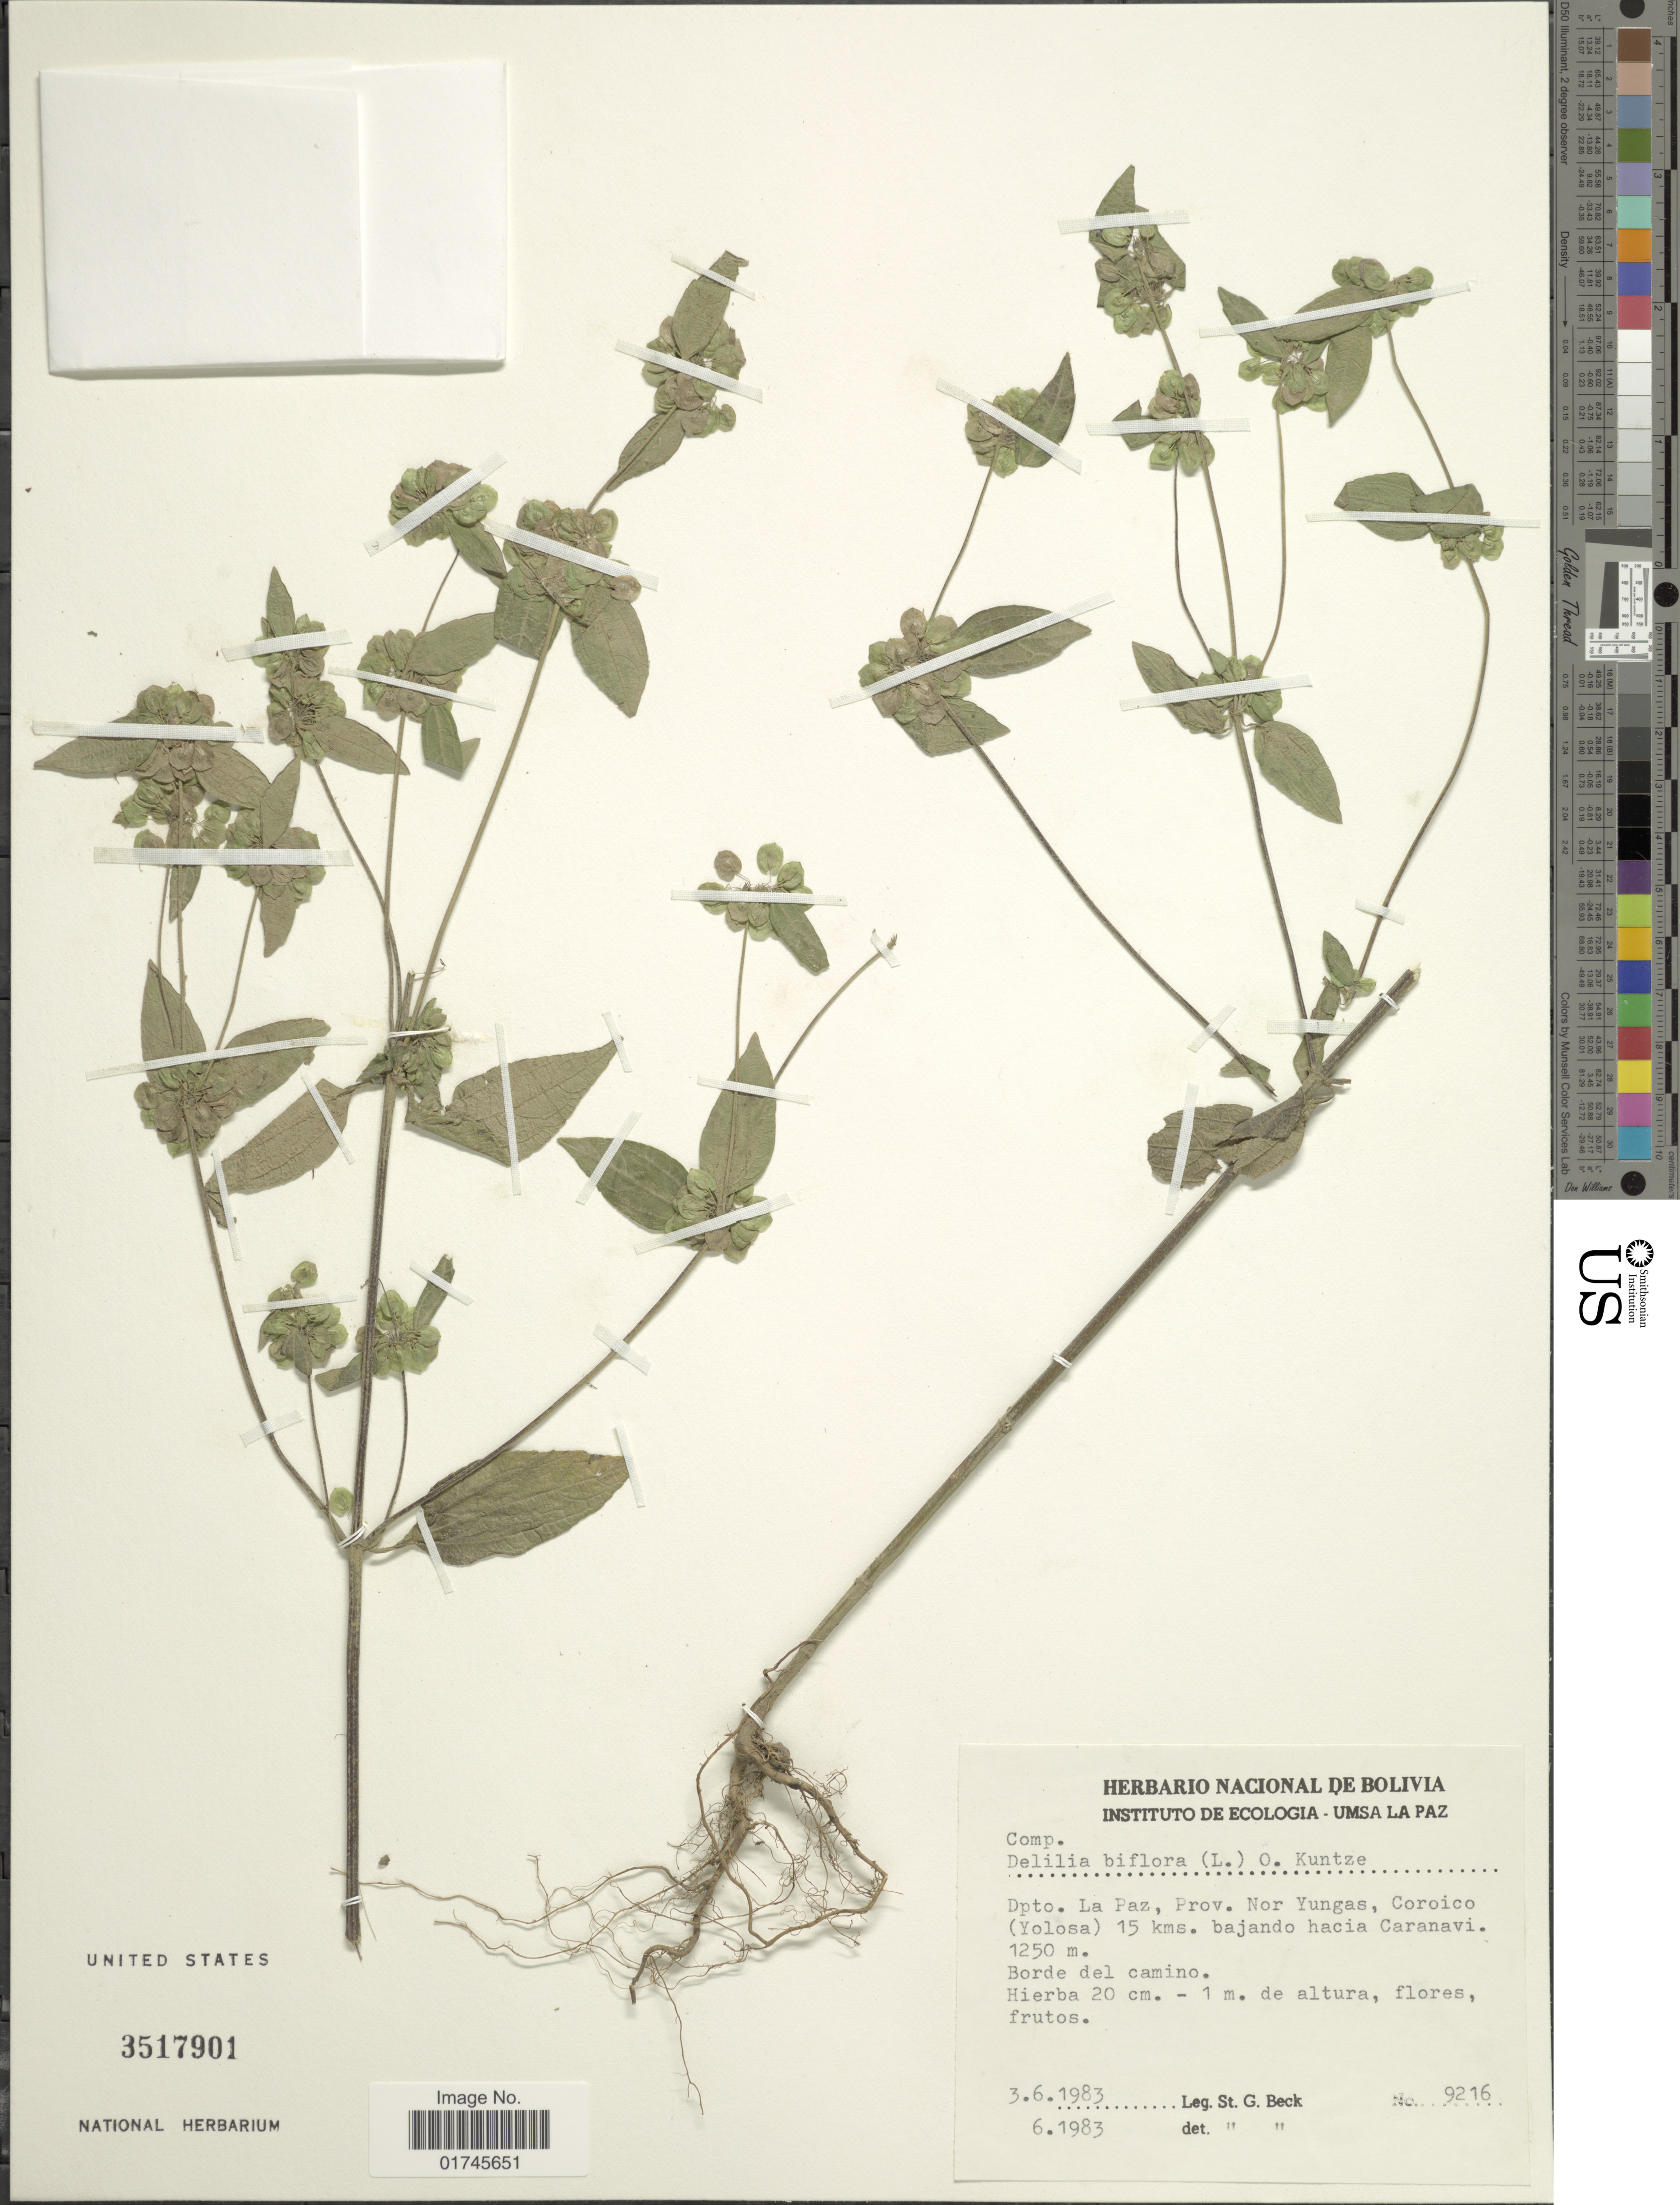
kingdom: Plantae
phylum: Tracheophyta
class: Magnoliopsida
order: Asterales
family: Asteraceae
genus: Delilia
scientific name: Delilia biflora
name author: (L.) Kuntze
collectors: S. G. Beck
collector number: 9216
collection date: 1983-06-03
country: Bolivia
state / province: La Paz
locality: Dpto. La Paz, Prov. Nor Yungas, Coroico (Yolosa) 15 kms. bajando hacia Caranavi.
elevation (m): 1250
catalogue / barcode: US 3517901